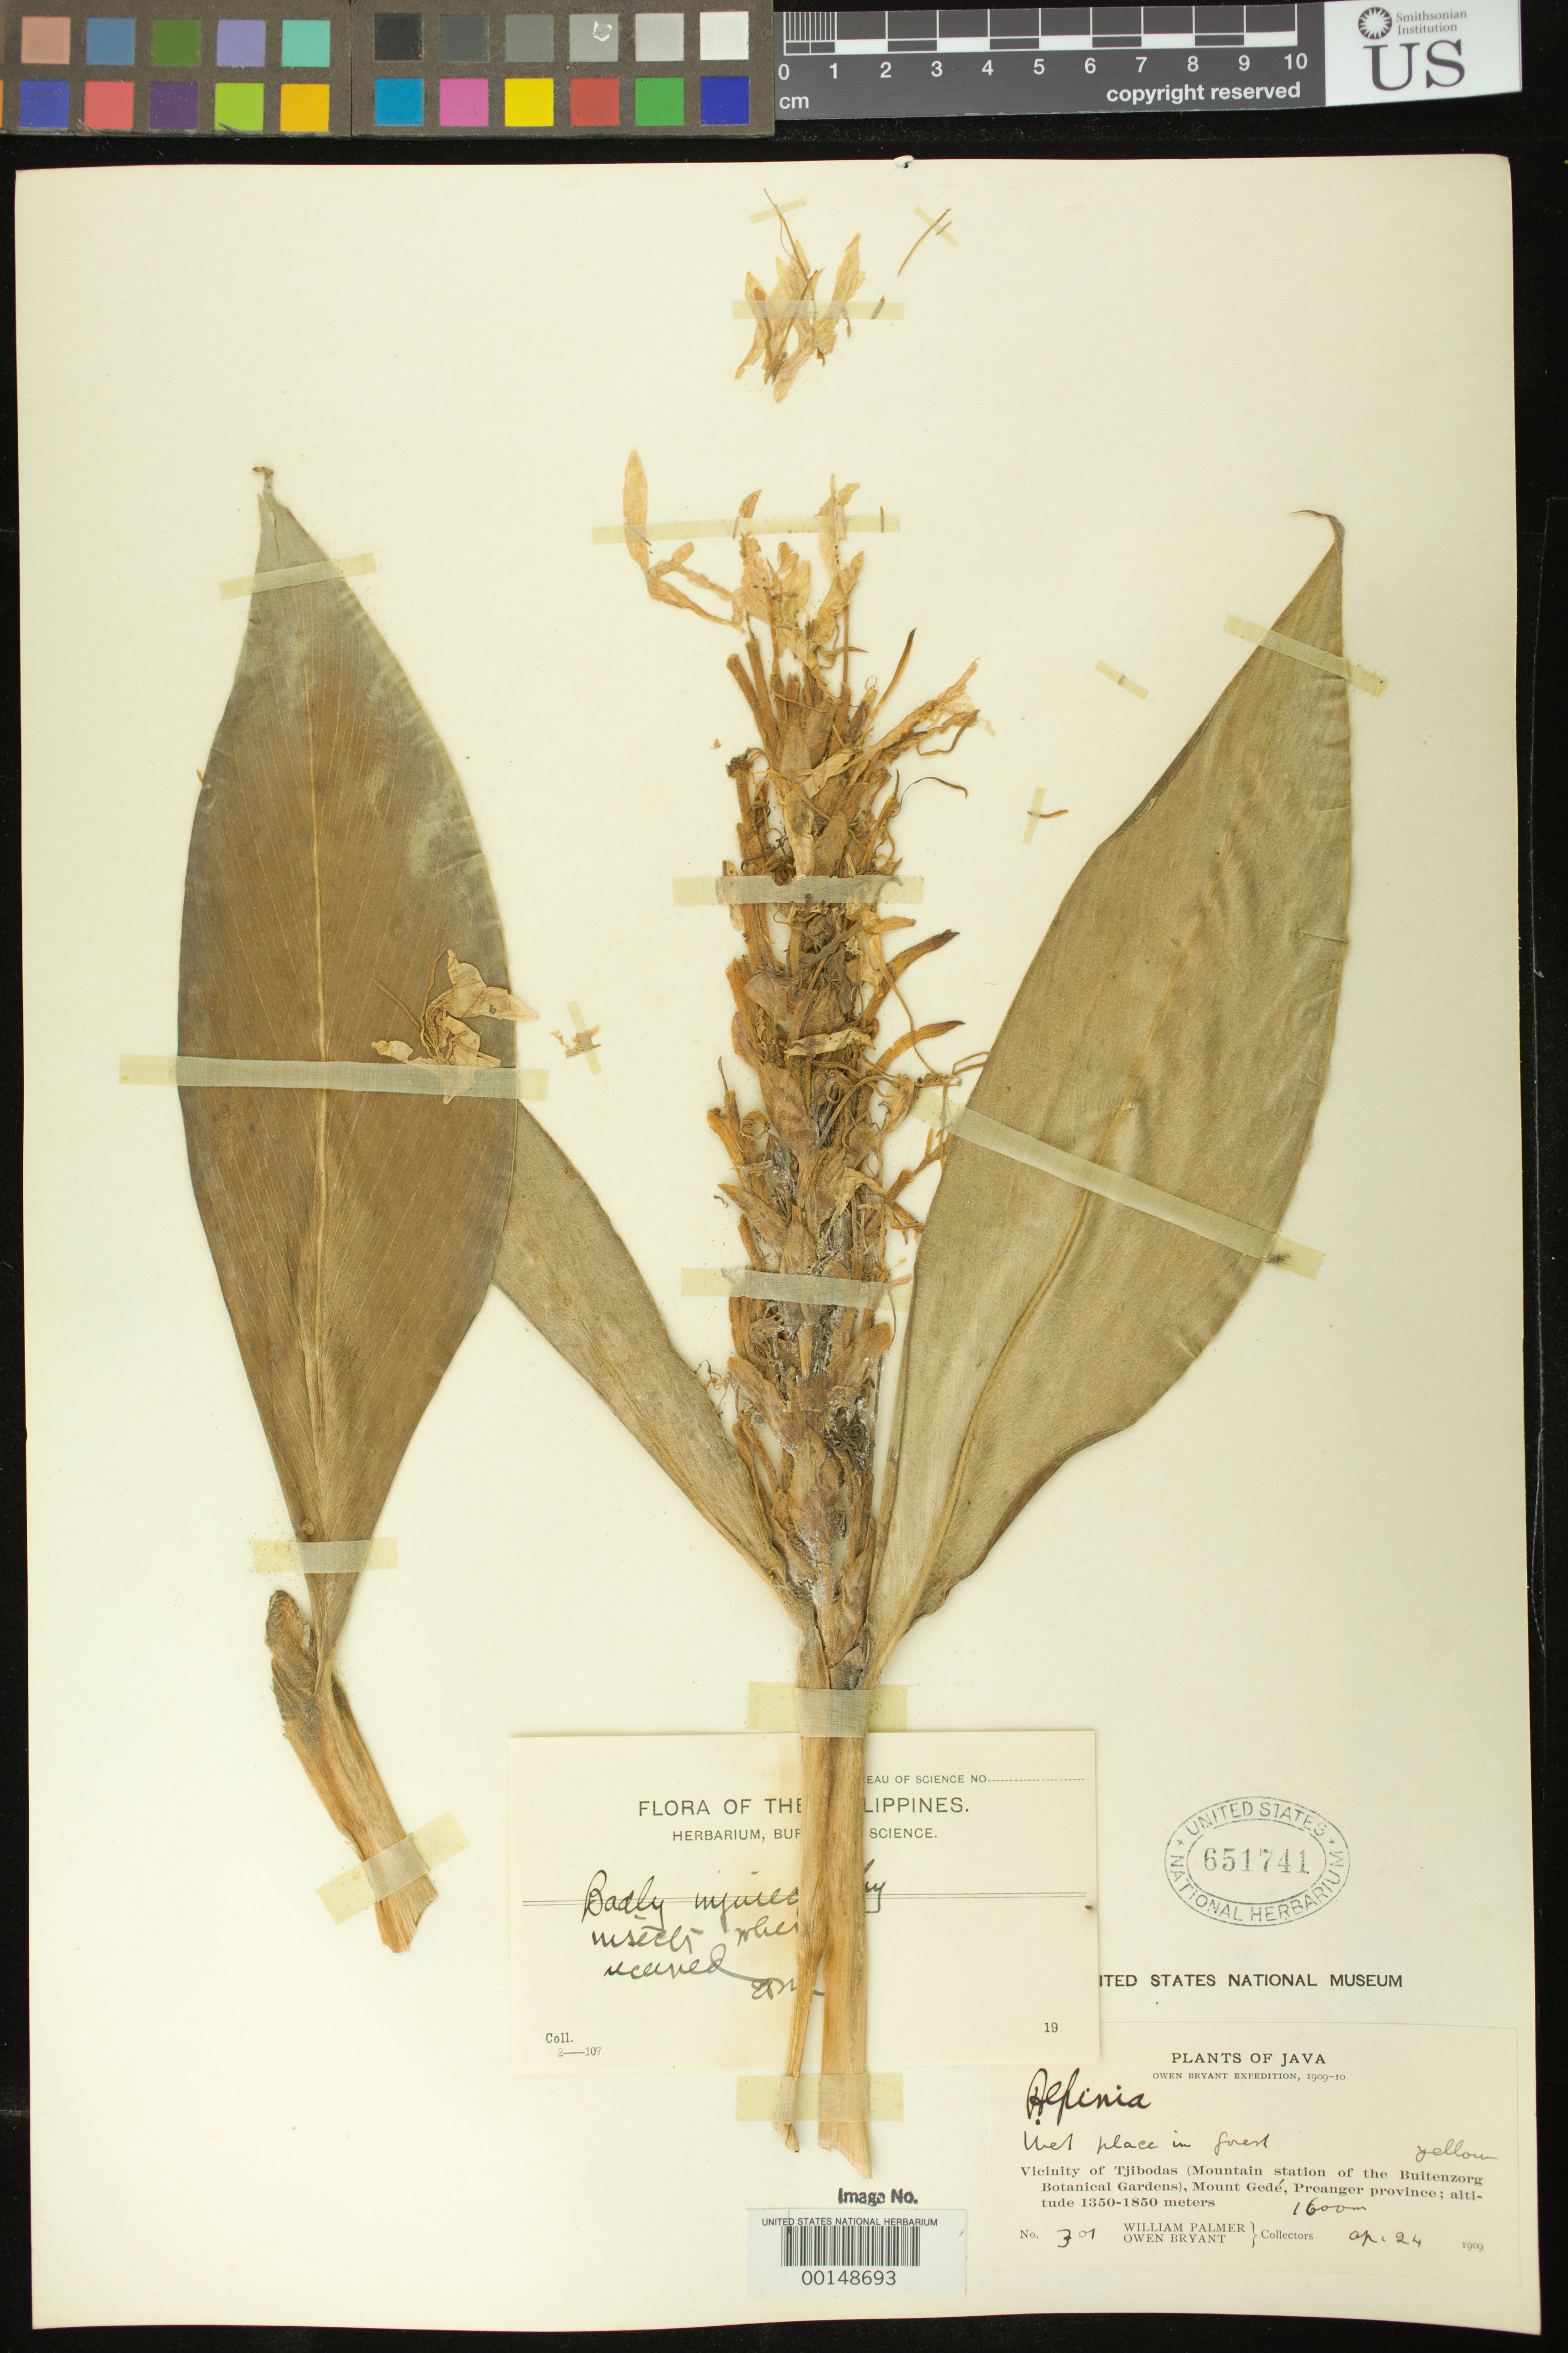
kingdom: Plantae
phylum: Tracheophyta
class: Liliopsida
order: Zingiberales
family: Zingiberaceae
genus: Alpinia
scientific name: Alpinia sp.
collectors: W. Palmer & O. Bryant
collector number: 301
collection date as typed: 24 Apr 1909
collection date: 1909-04-24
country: Indonesia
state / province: Java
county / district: Jawa Barat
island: Java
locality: Vicinity of Tjibodas (mountain station of the Buitenzorg Botanical Gardens), Mt. Gede, Preanger Province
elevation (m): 1600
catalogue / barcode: US 651741